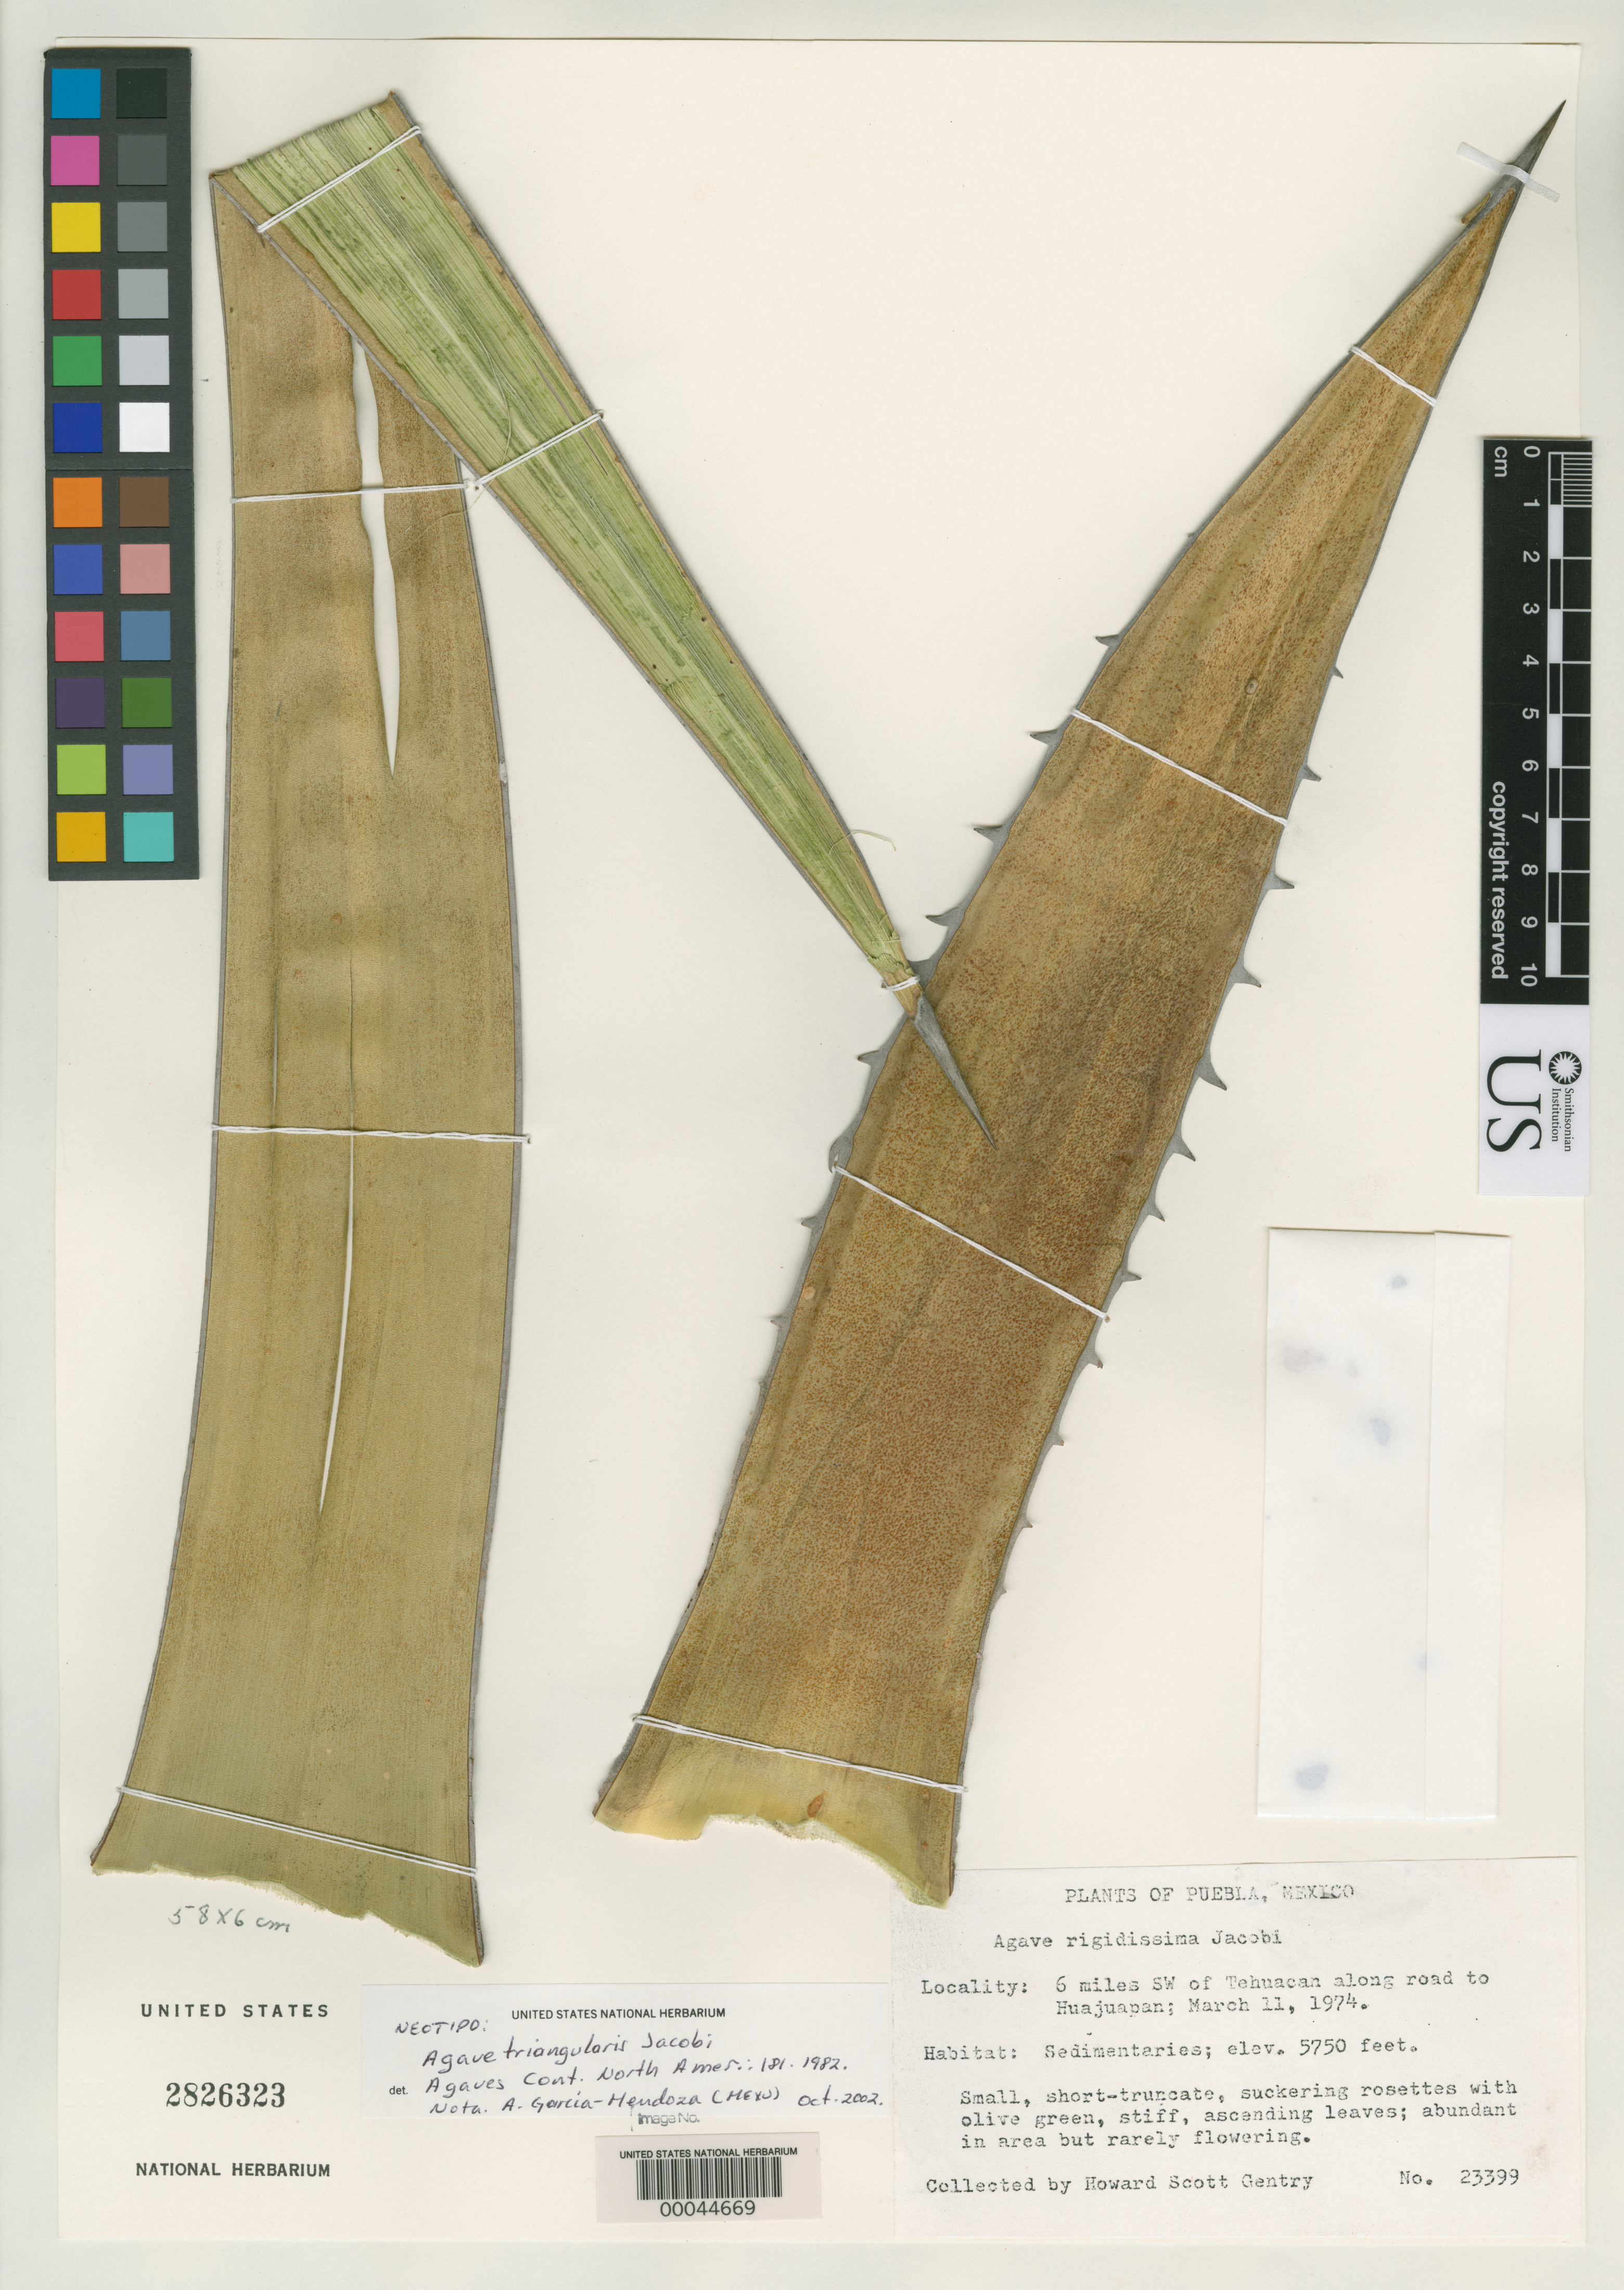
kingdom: Plantae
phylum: Tracheophyta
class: Liliopsida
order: Asparagales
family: Asparagaceae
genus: Agave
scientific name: Agave triangularis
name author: Jacobi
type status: Neotype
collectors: H. S. Gentry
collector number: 23399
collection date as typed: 11 Mar 1974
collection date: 1974-03-11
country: Mexico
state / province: Puebla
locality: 6 miles SW of Tehuacan along road to Huajuapan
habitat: Sedimentaries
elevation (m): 1753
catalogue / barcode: US 2826323